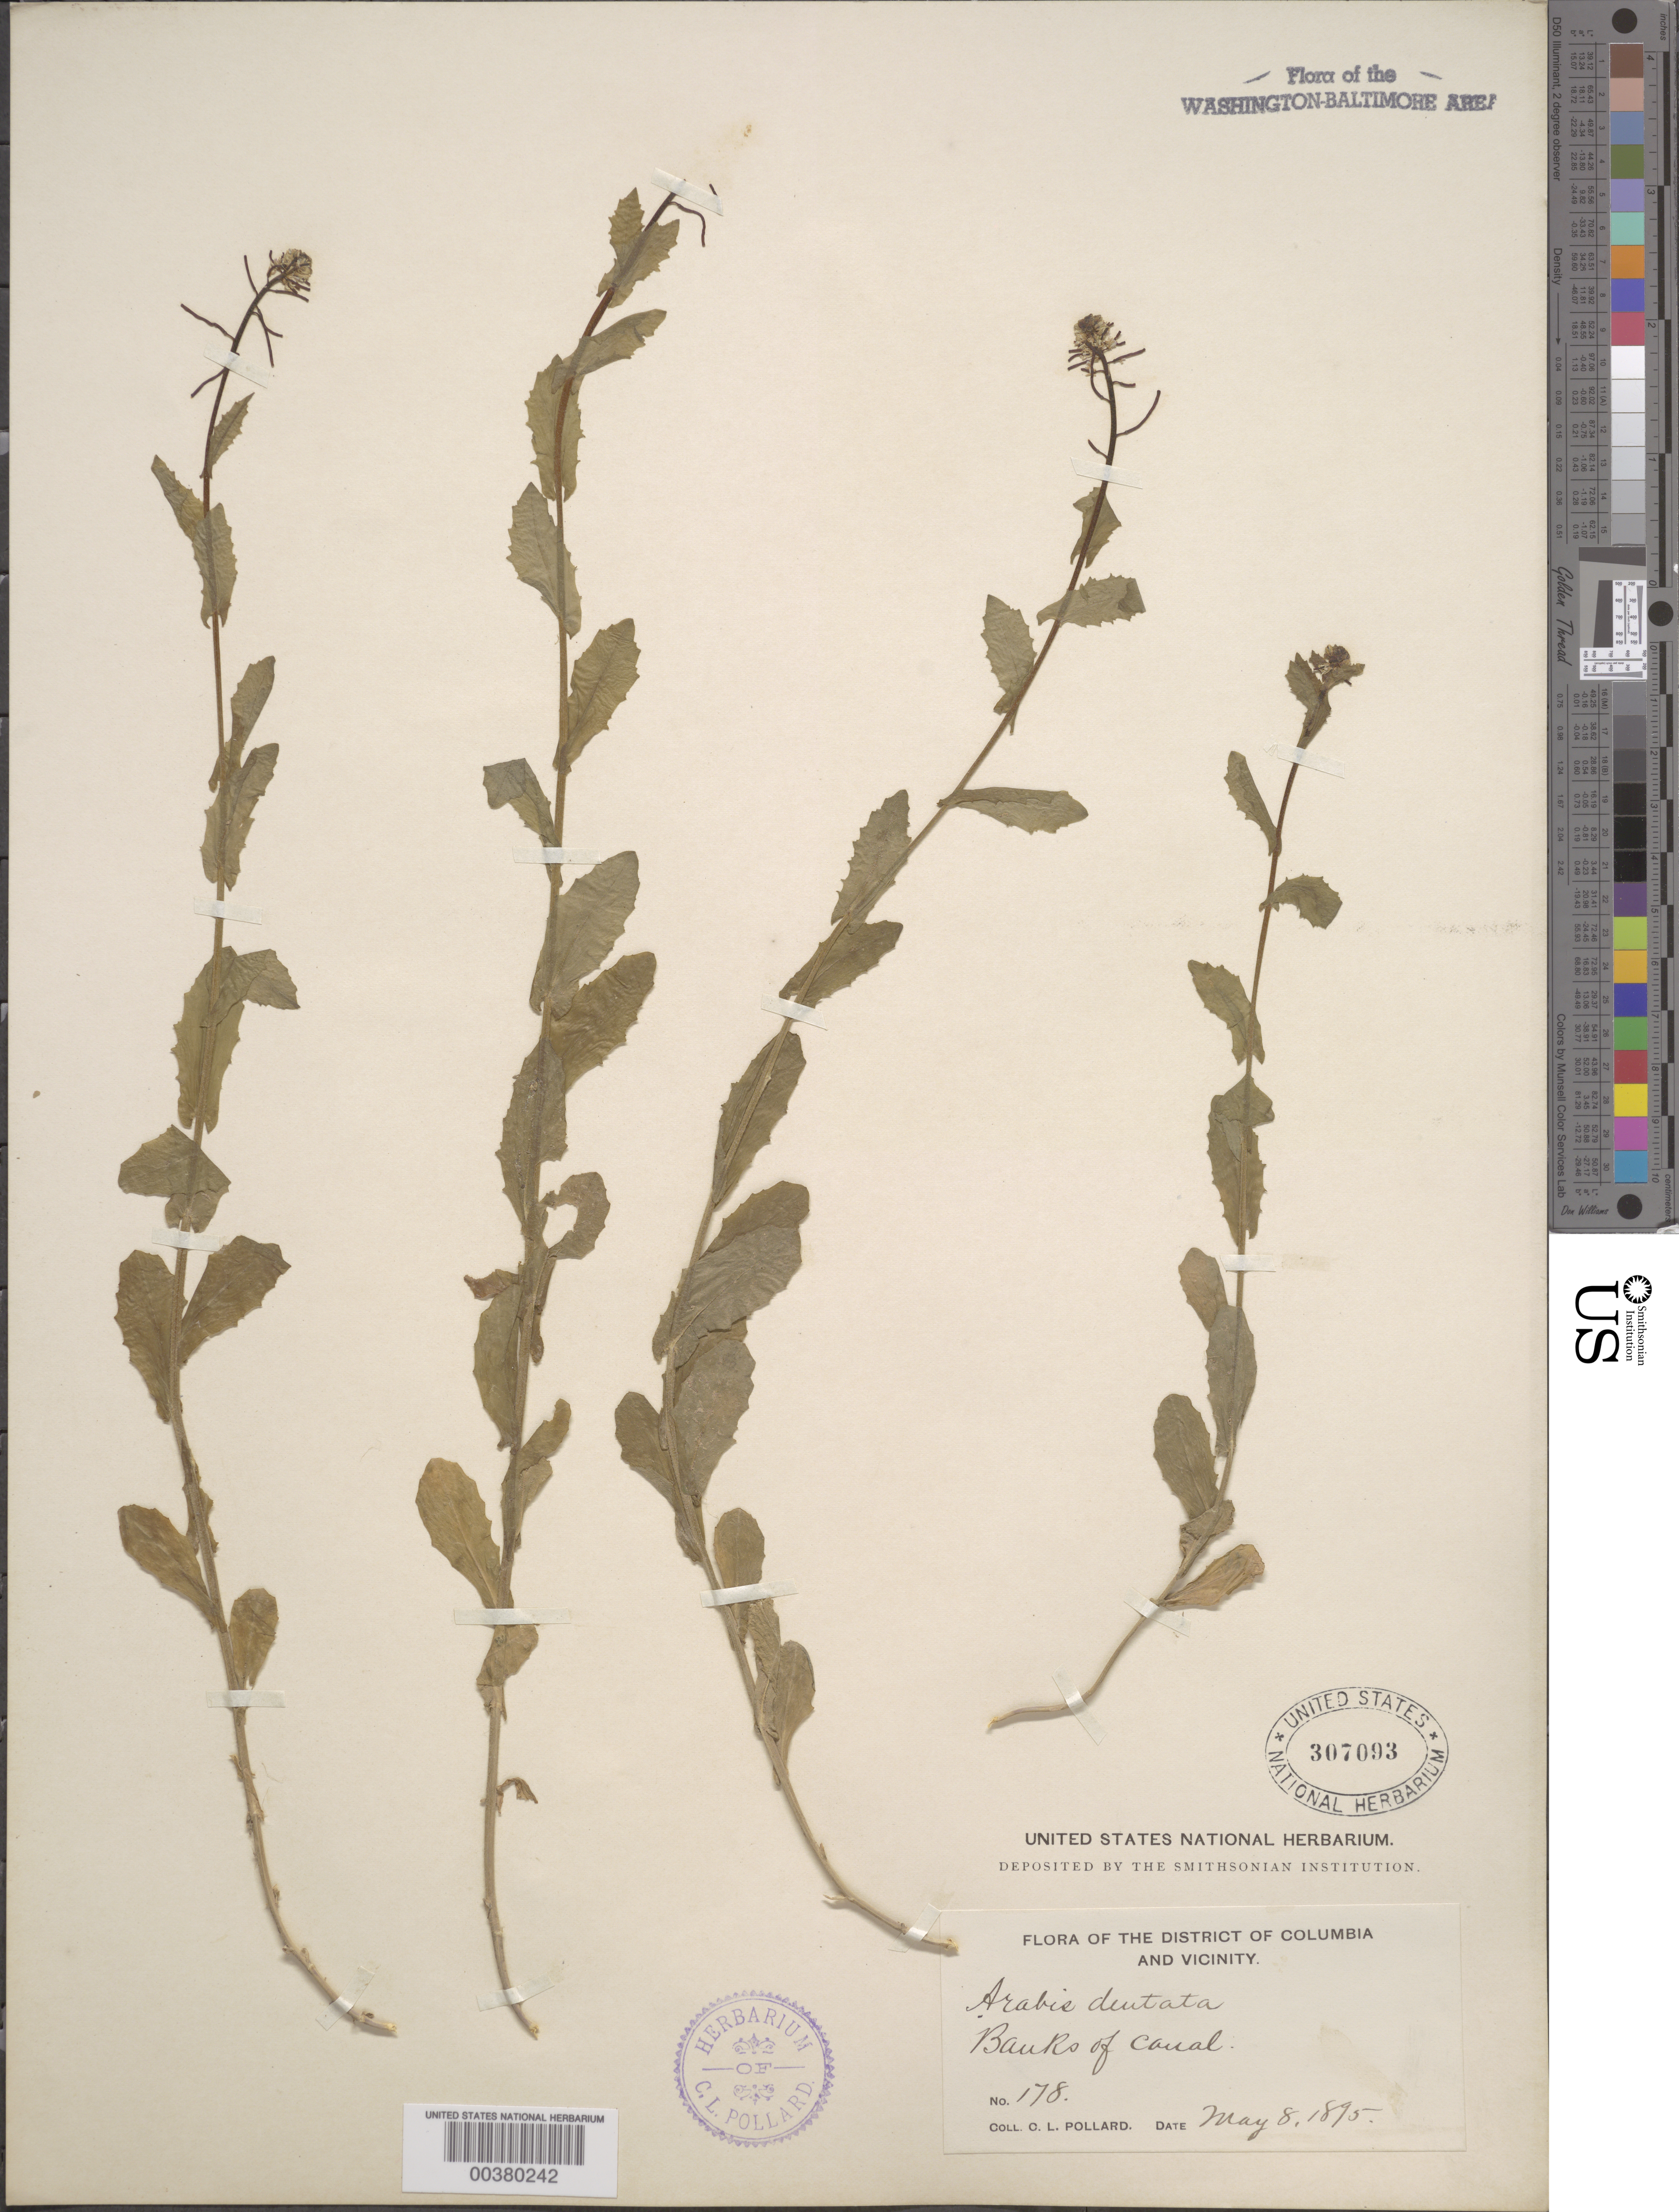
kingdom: Plantae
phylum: Tracheophyta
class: Magnoliopsida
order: Brassicales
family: Brassicaceae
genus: Boechera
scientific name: Boechera shortii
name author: (Fernald) Al-Shehbaz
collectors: C. L. Pollard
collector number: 178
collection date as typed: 08 May 1895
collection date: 1895-05-08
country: United States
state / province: Maryland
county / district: Montgomery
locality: C. & O. Canal above Glen Echo C. & O. Canal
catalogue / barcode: US 307093